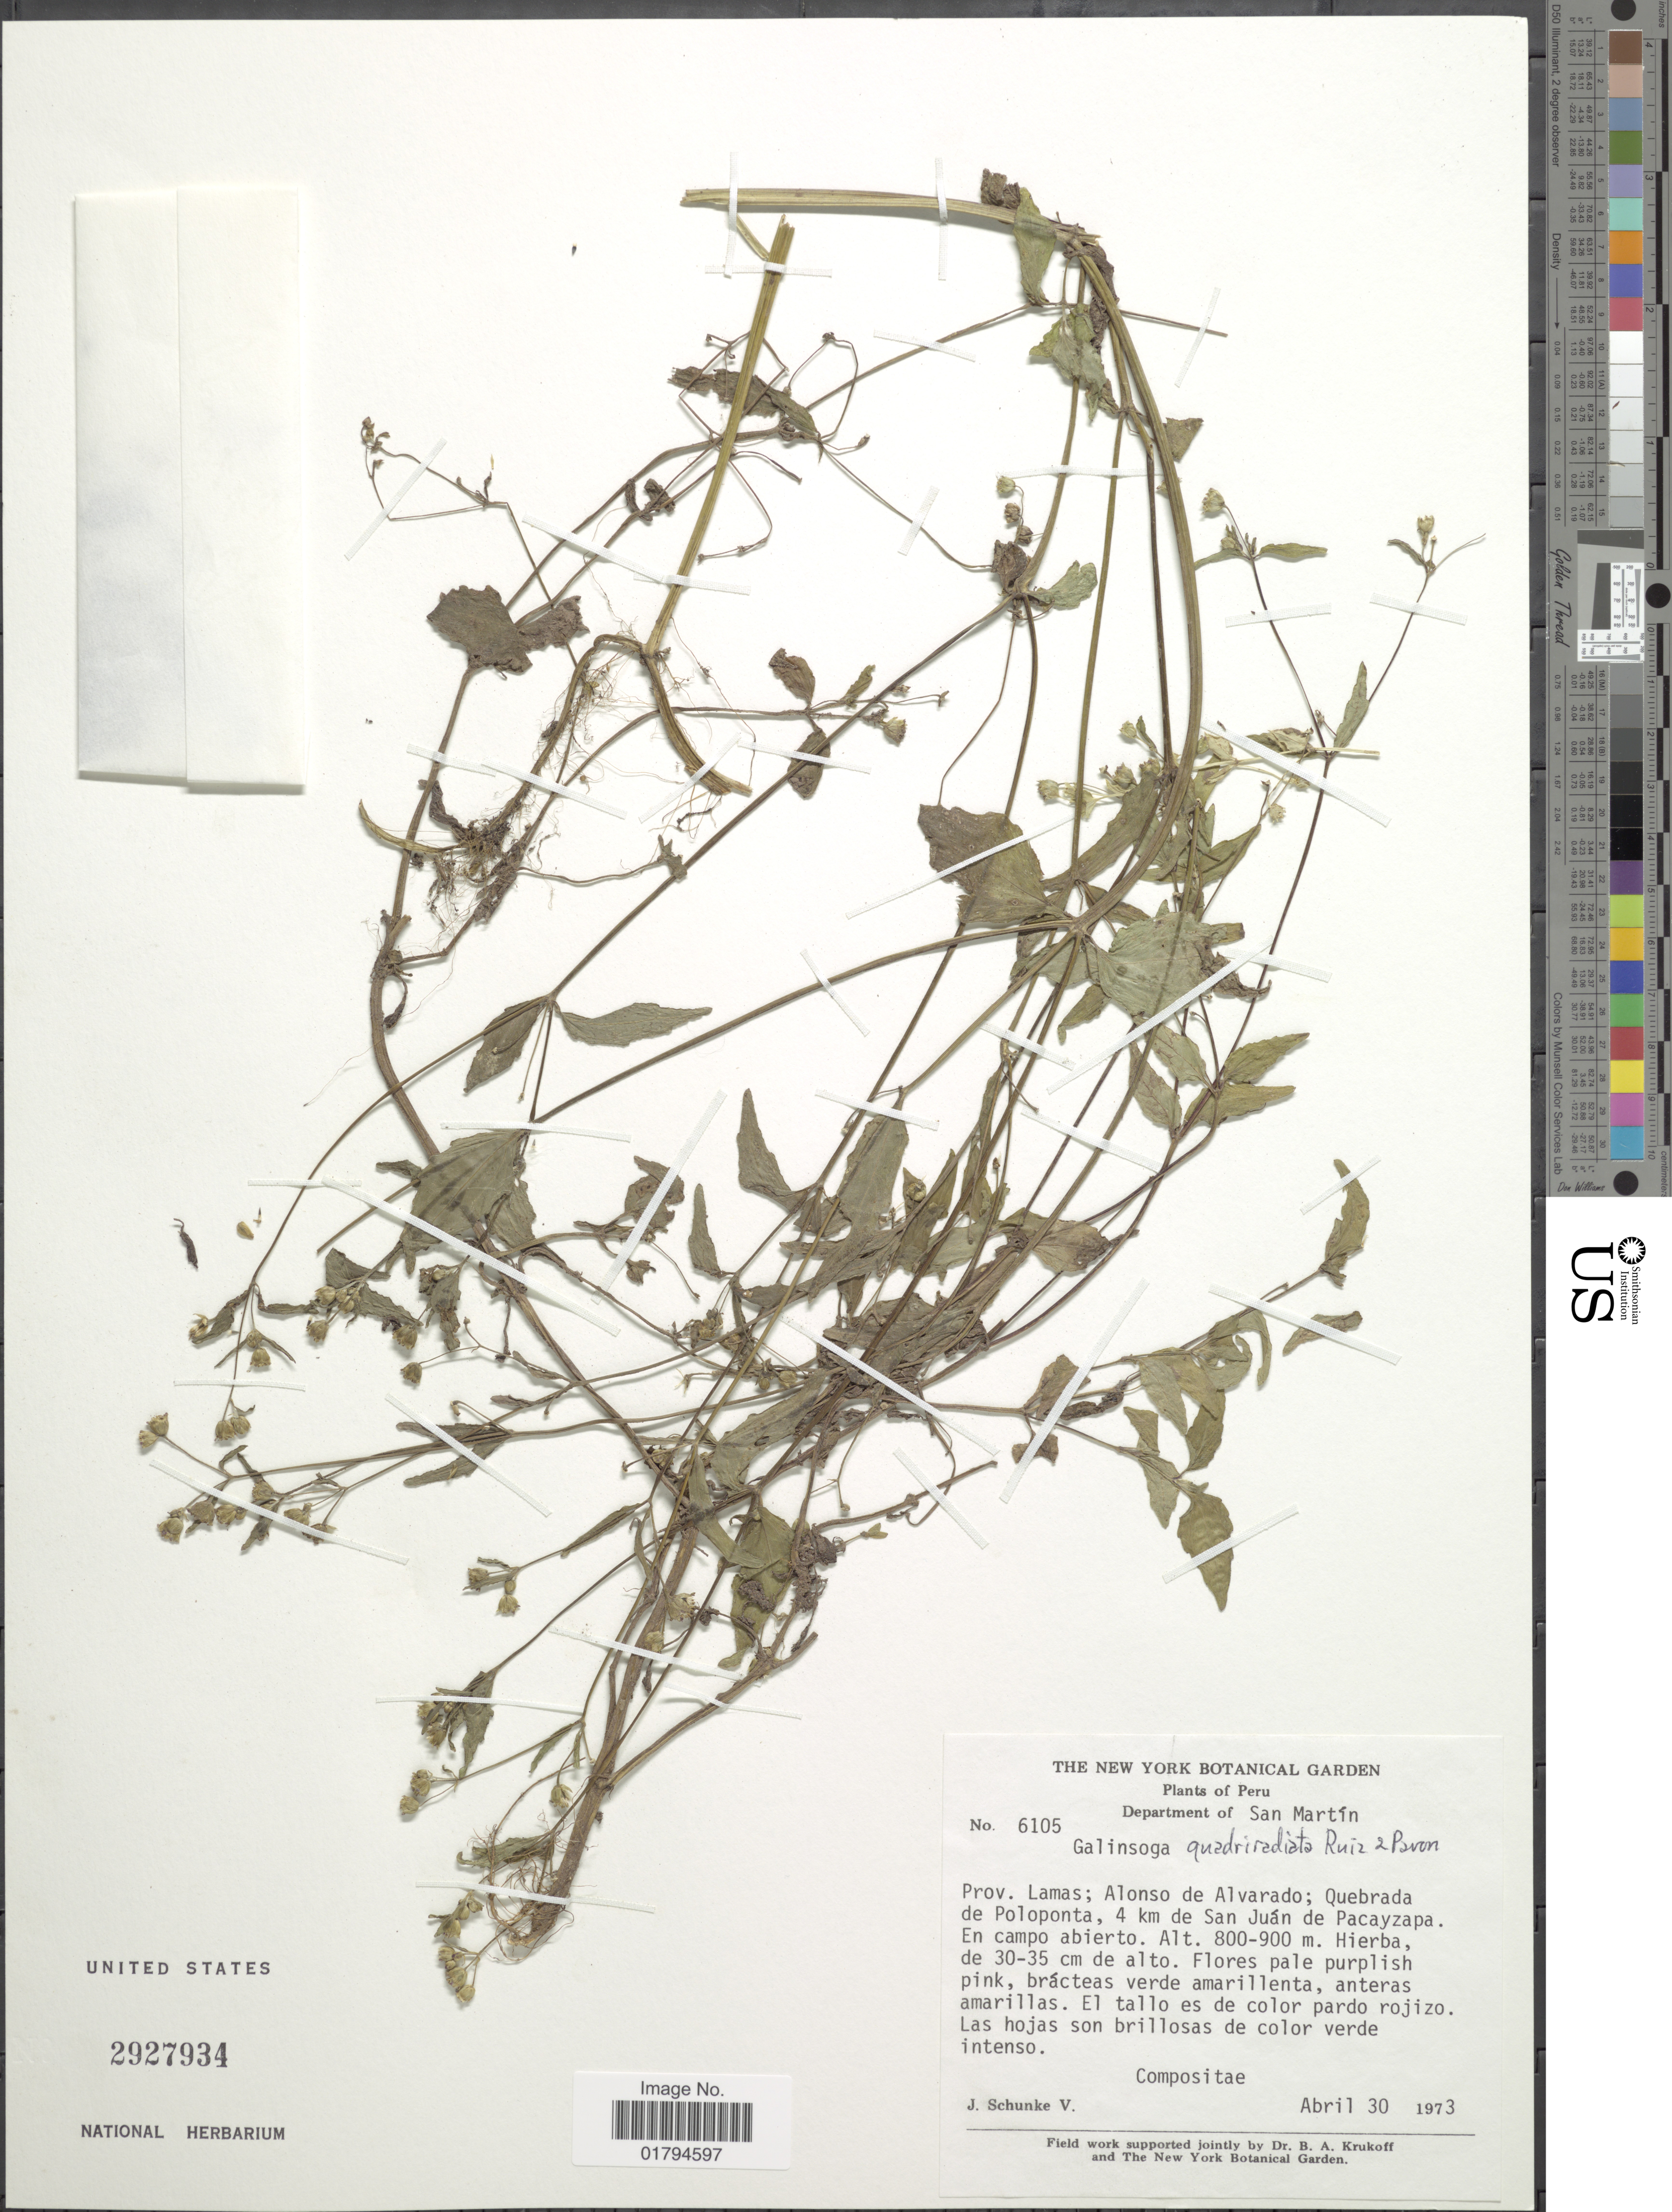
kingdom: Plantae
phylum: Tracheophyta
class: Magnoliopsida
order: Asterales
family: Asteraceae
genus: Galinsoga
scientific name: Galinsoga quadriradiata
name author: Ruiz & Pav.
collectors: J. Schunke Vigo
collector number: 6105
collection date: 1973-04-30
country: Peru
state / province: San Martín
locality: Prov. Lamas; Alonso de Alvarado; Quebrada de Poloponta, 4 km de San Juan de Pacayzapa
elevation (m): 800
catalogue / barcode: US 2927934